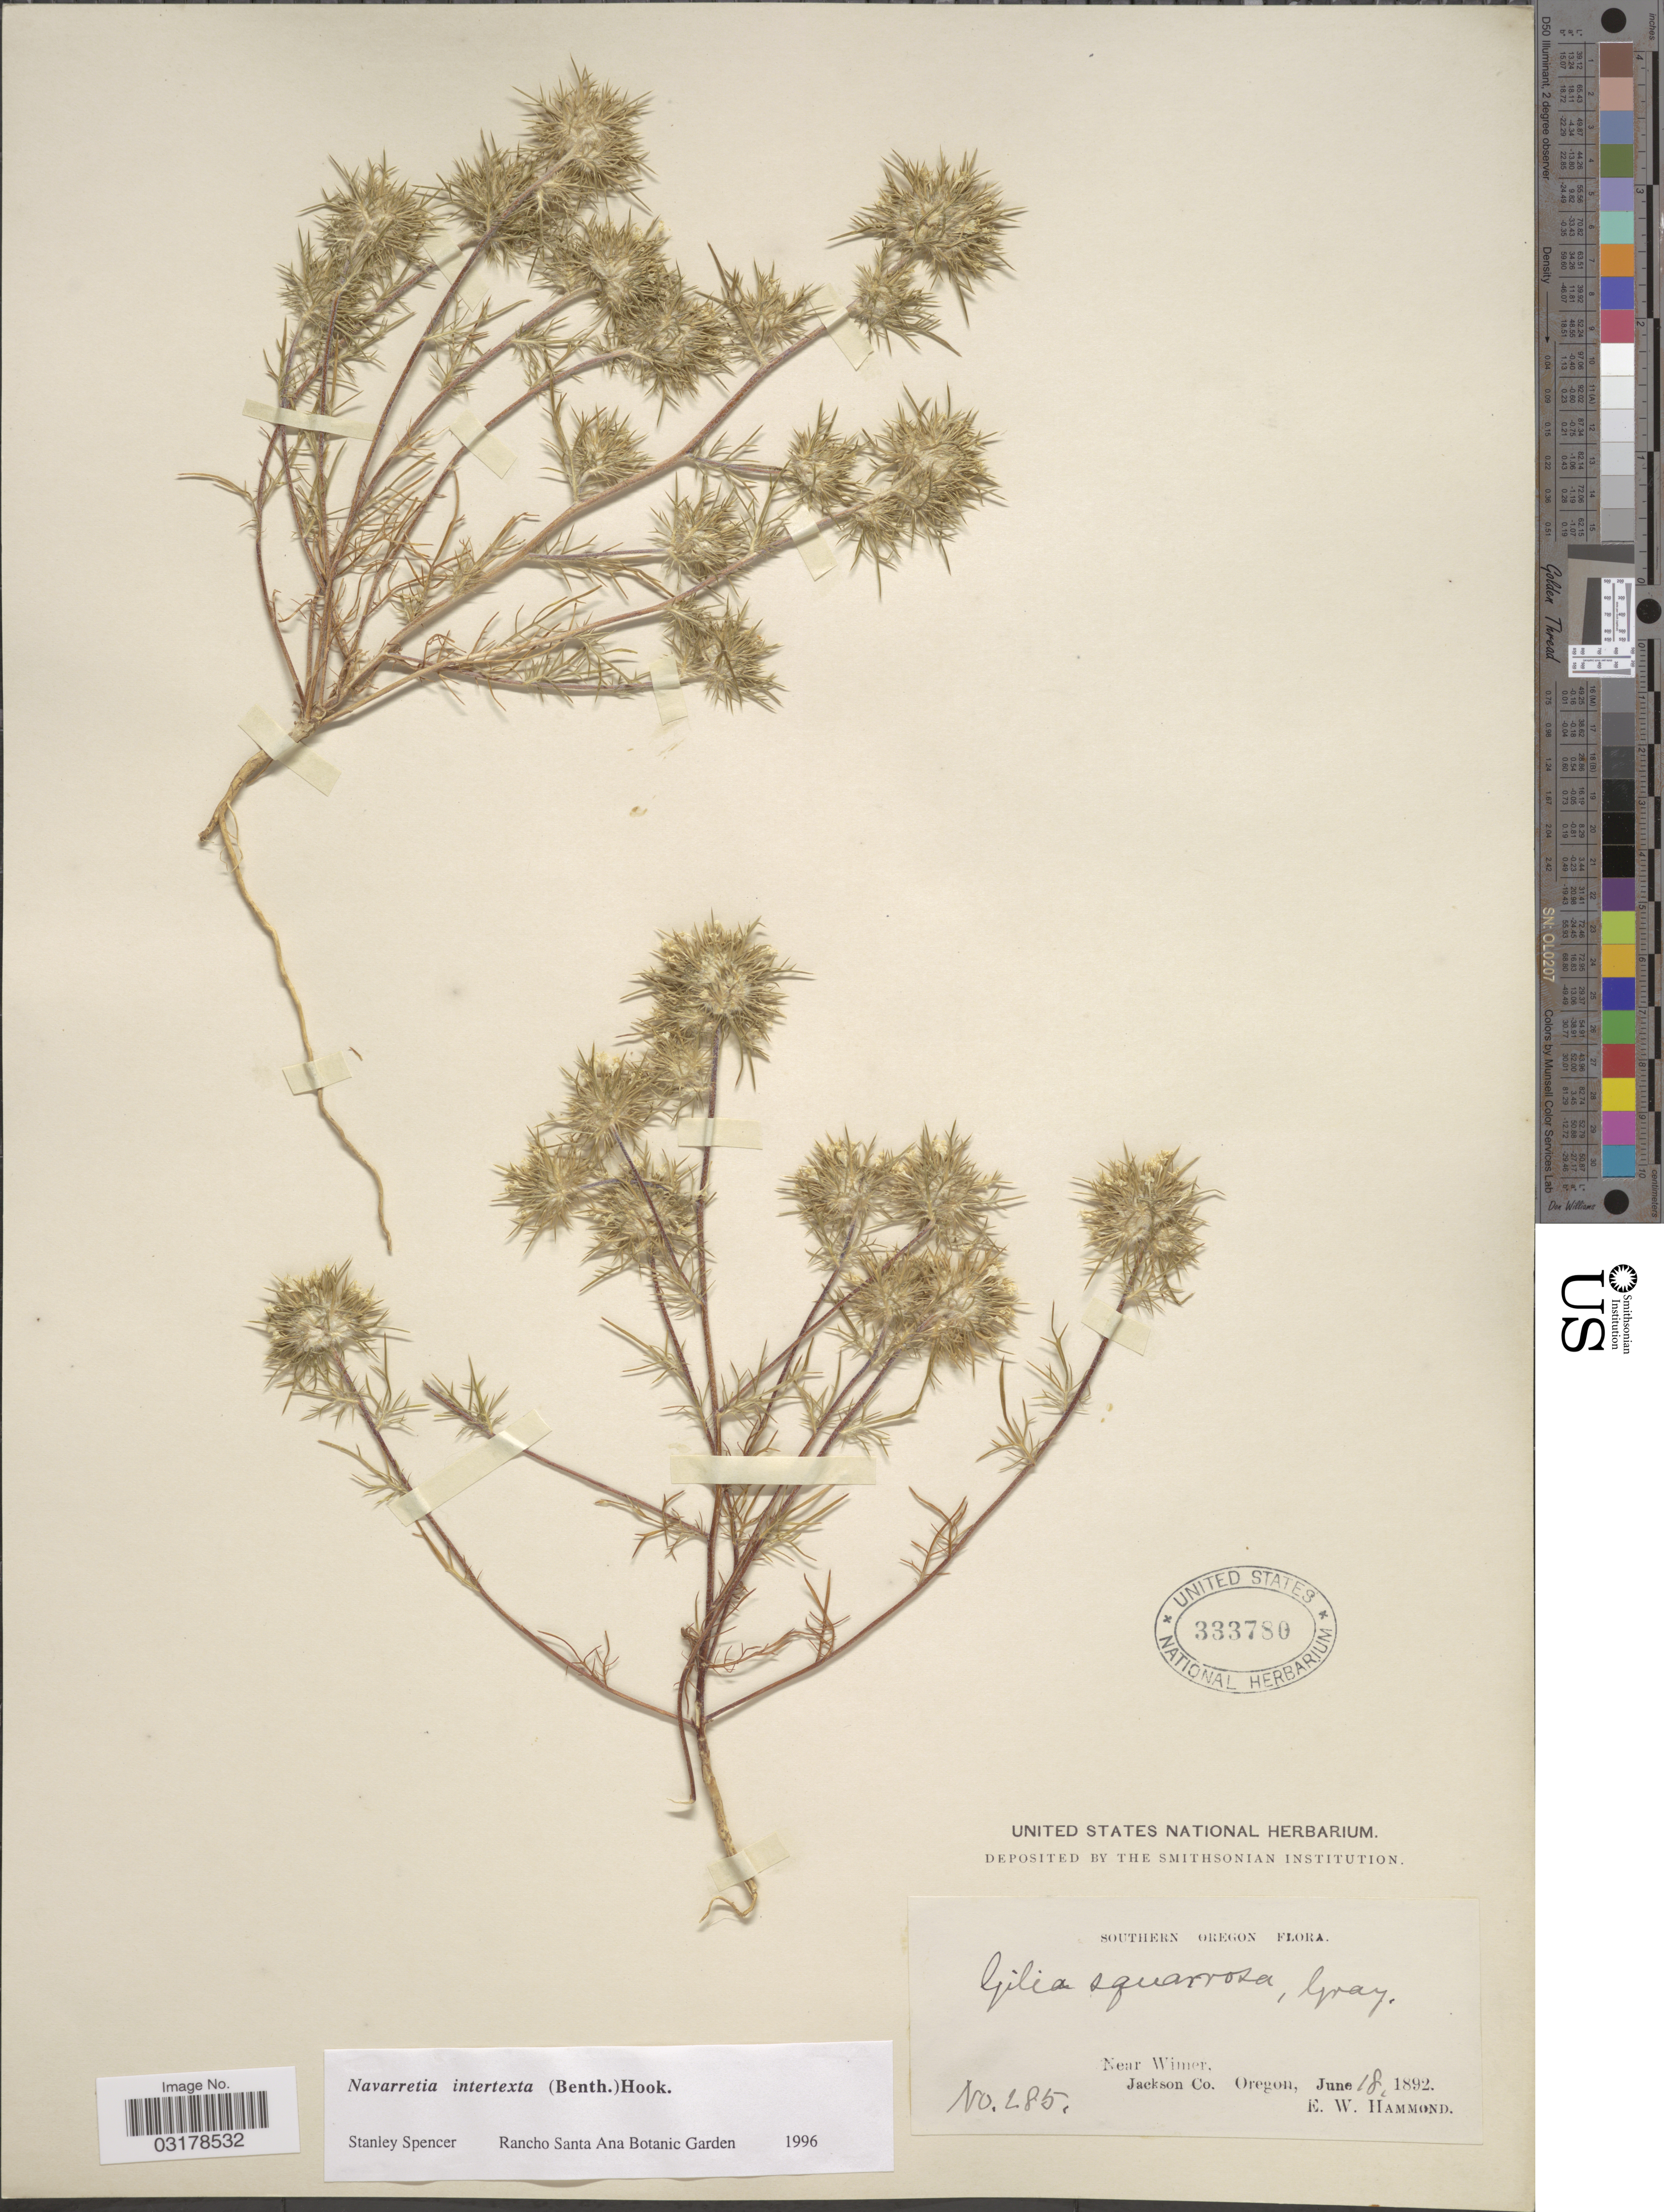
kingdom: Plantae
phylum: Tracheophyta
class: Magnoliopsida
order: Ericales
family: Polemoniaceae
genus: Navarretia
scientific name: Navarretia intertexta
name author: (Benth.) Hook.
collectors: E. Hammond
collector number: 285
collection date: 1892-06-18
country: United States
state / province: Oregon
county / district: Jackson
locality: Southern Oregon. Near Wimer, Jackson Co.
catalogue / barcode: US 333780